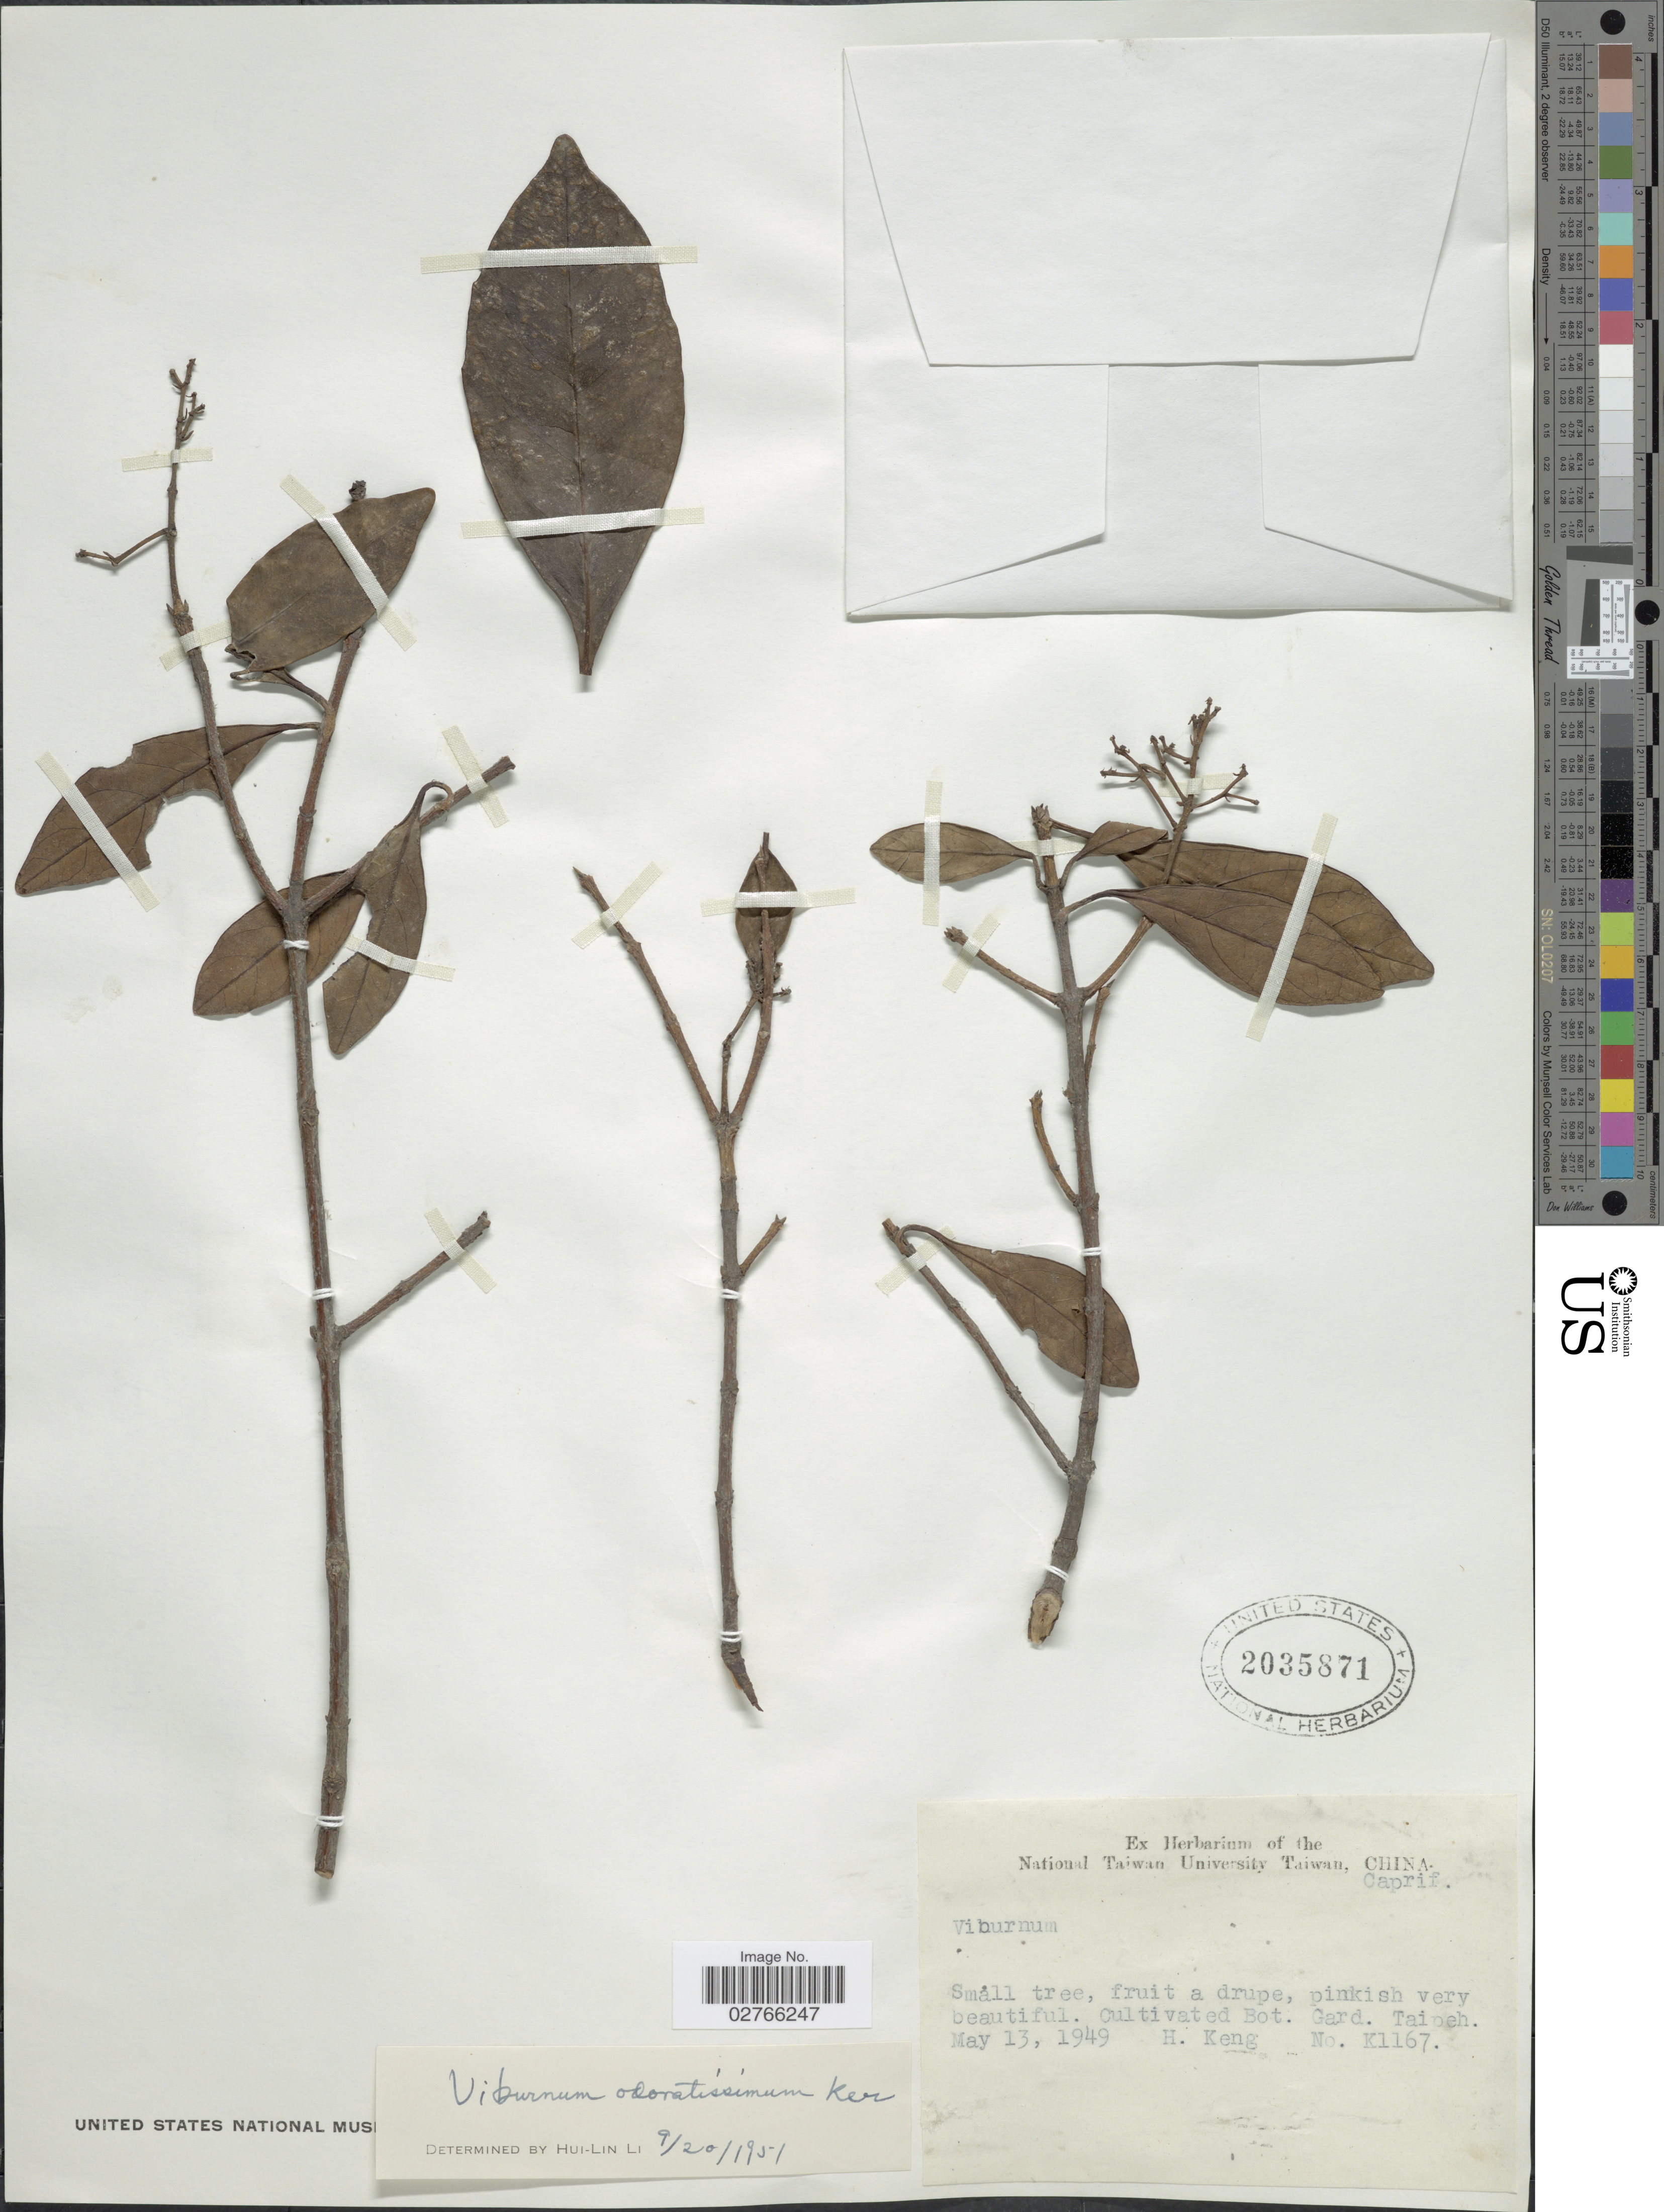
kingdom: Plantae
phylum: Tracheophyta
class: Magnoliopsida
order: Dipsacales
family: Viburnaceae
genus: Viburnum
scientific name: Viburnum odoratissimum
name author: Ker Gawl.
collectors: H. Keng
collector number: K1167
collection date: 1949-05-13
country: Taiwan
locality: Bot. Gard. Taipeh.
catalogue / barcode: US 2035871